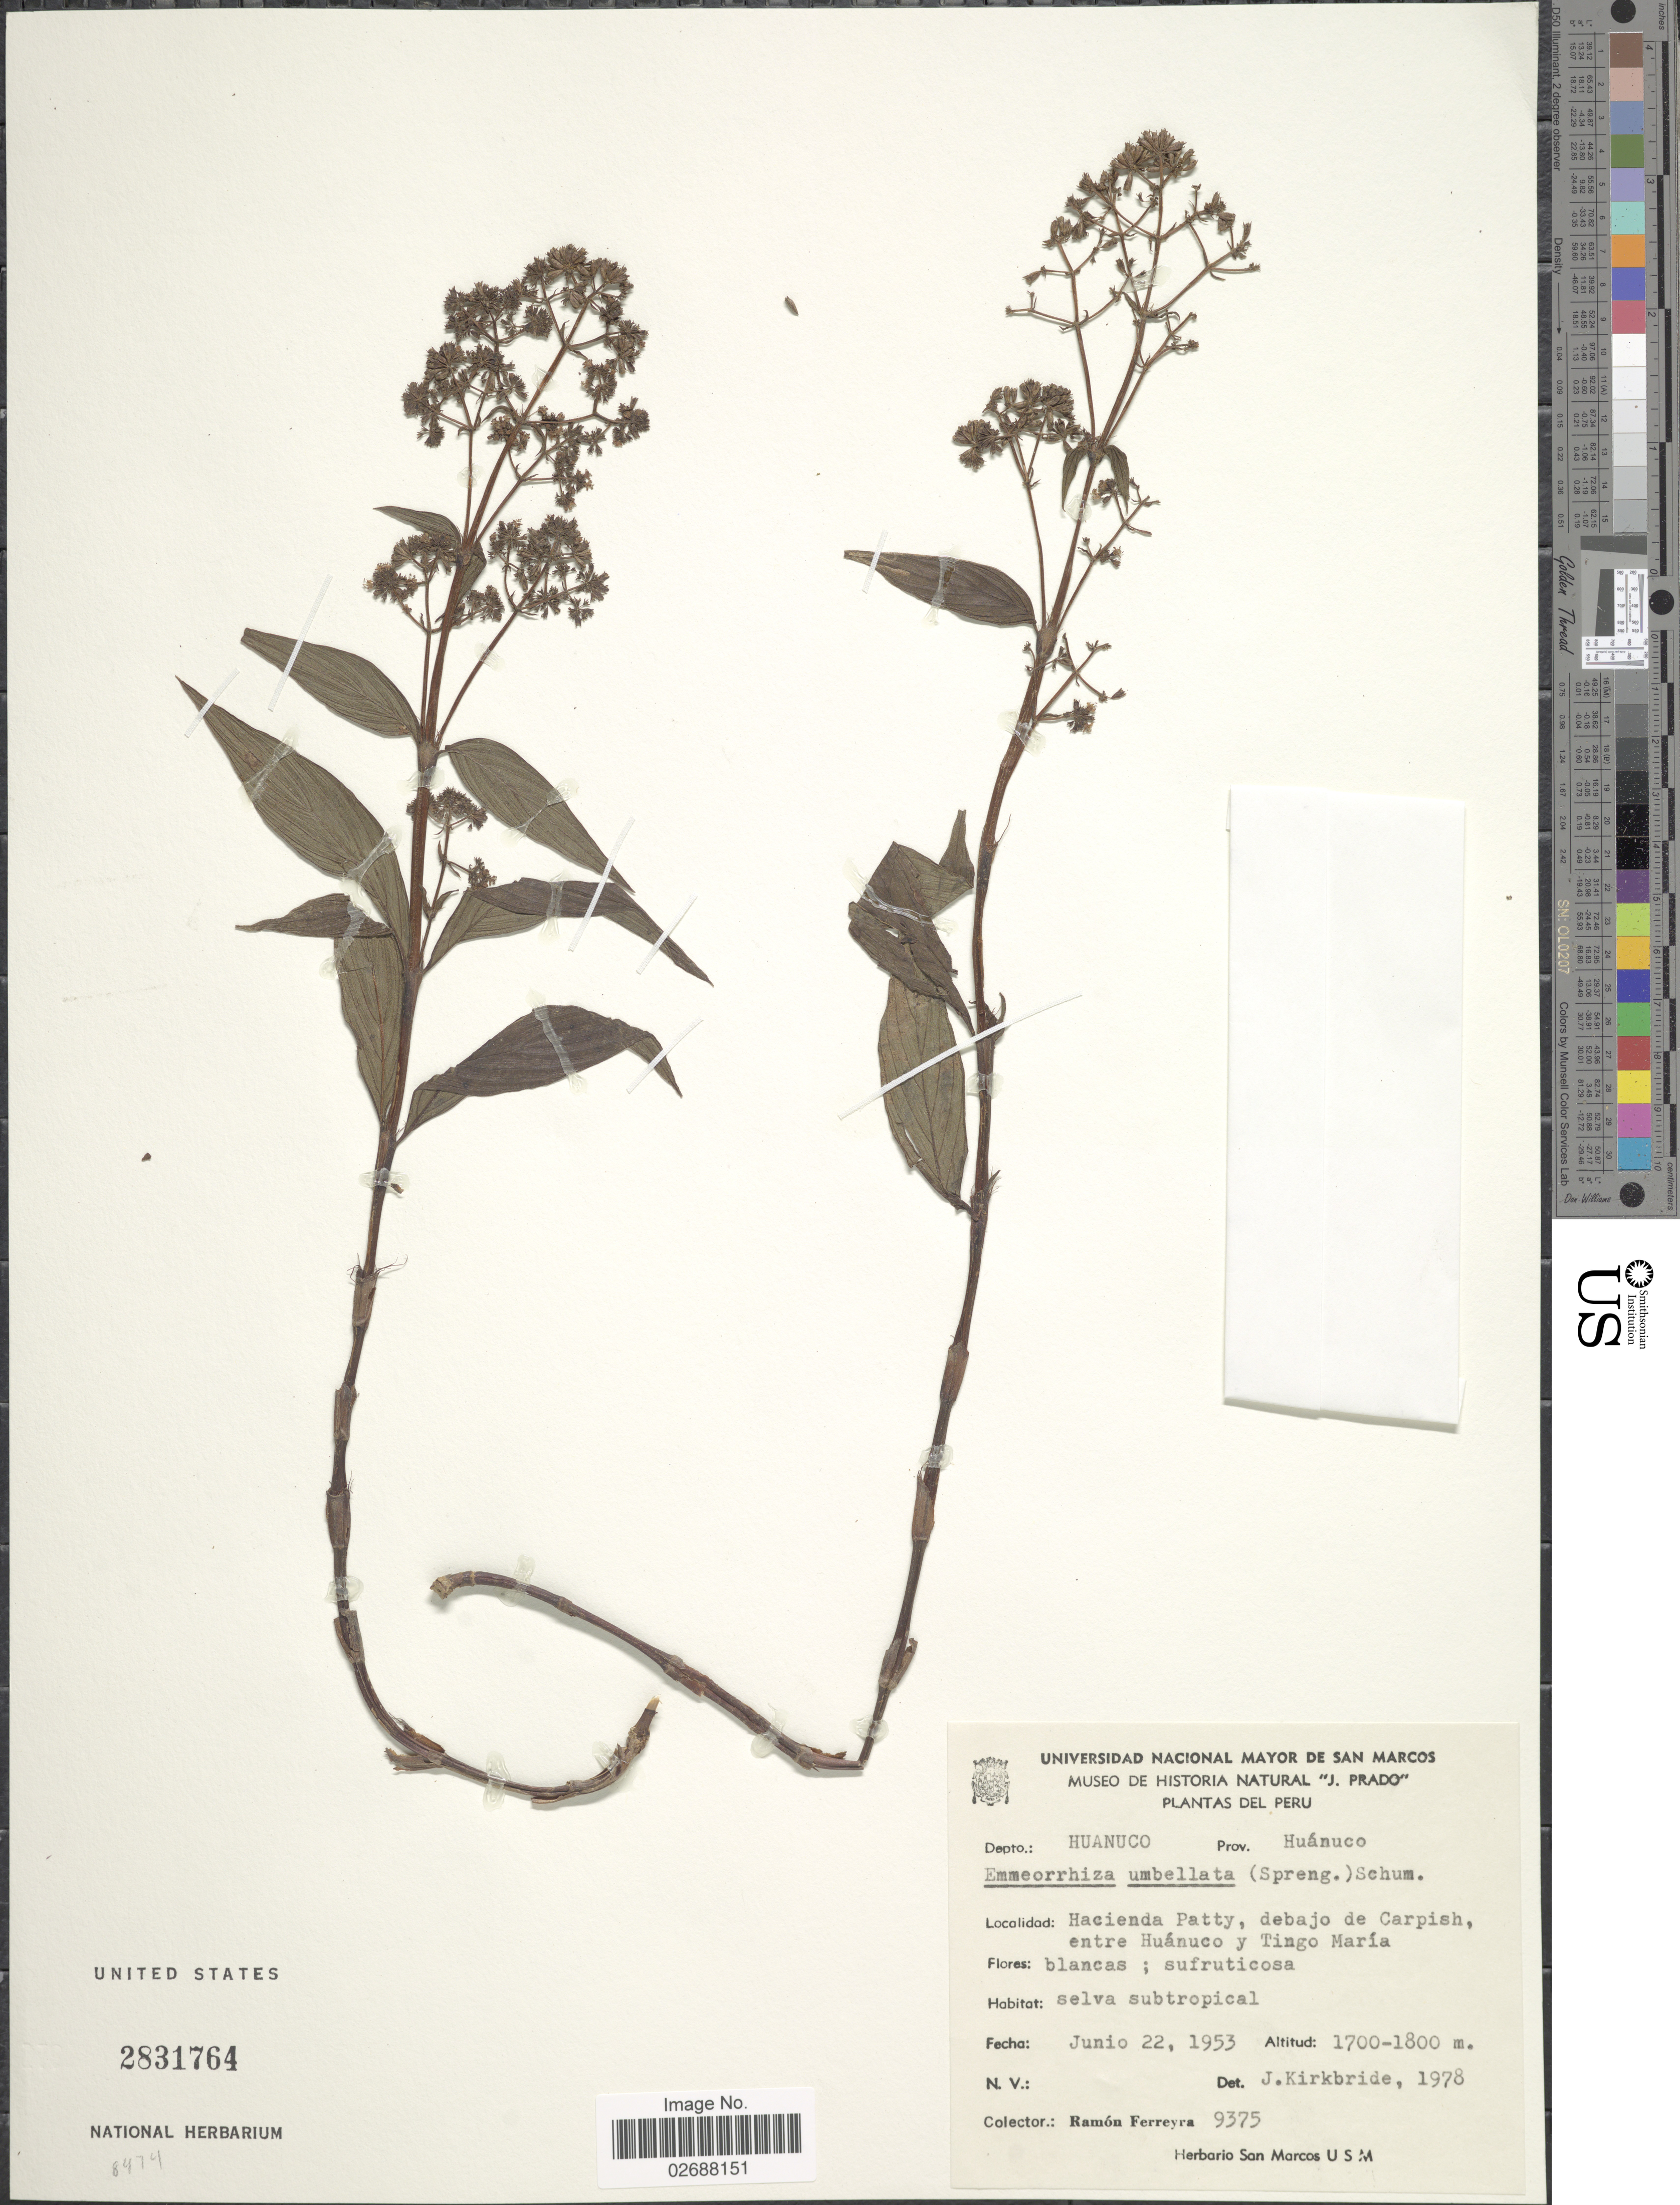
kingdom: Plantae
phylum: Tracheophyta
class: Magnoliopsida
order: Gentianales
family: Rubiaceae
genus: Emmeorhiza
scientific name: Emmeorhiza umbellata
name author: (Spreng.) K. Schum.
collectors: R. A. Ferreyra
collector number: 9375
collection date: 1953-06-22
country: Peru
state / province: Huánuco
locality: Depto. Huanuco. Prov. Huanuco. Hacienda Patty, debajo de Carpish entre Huanuco y Tingo Maria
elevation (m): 1700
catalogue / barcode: US 2831764